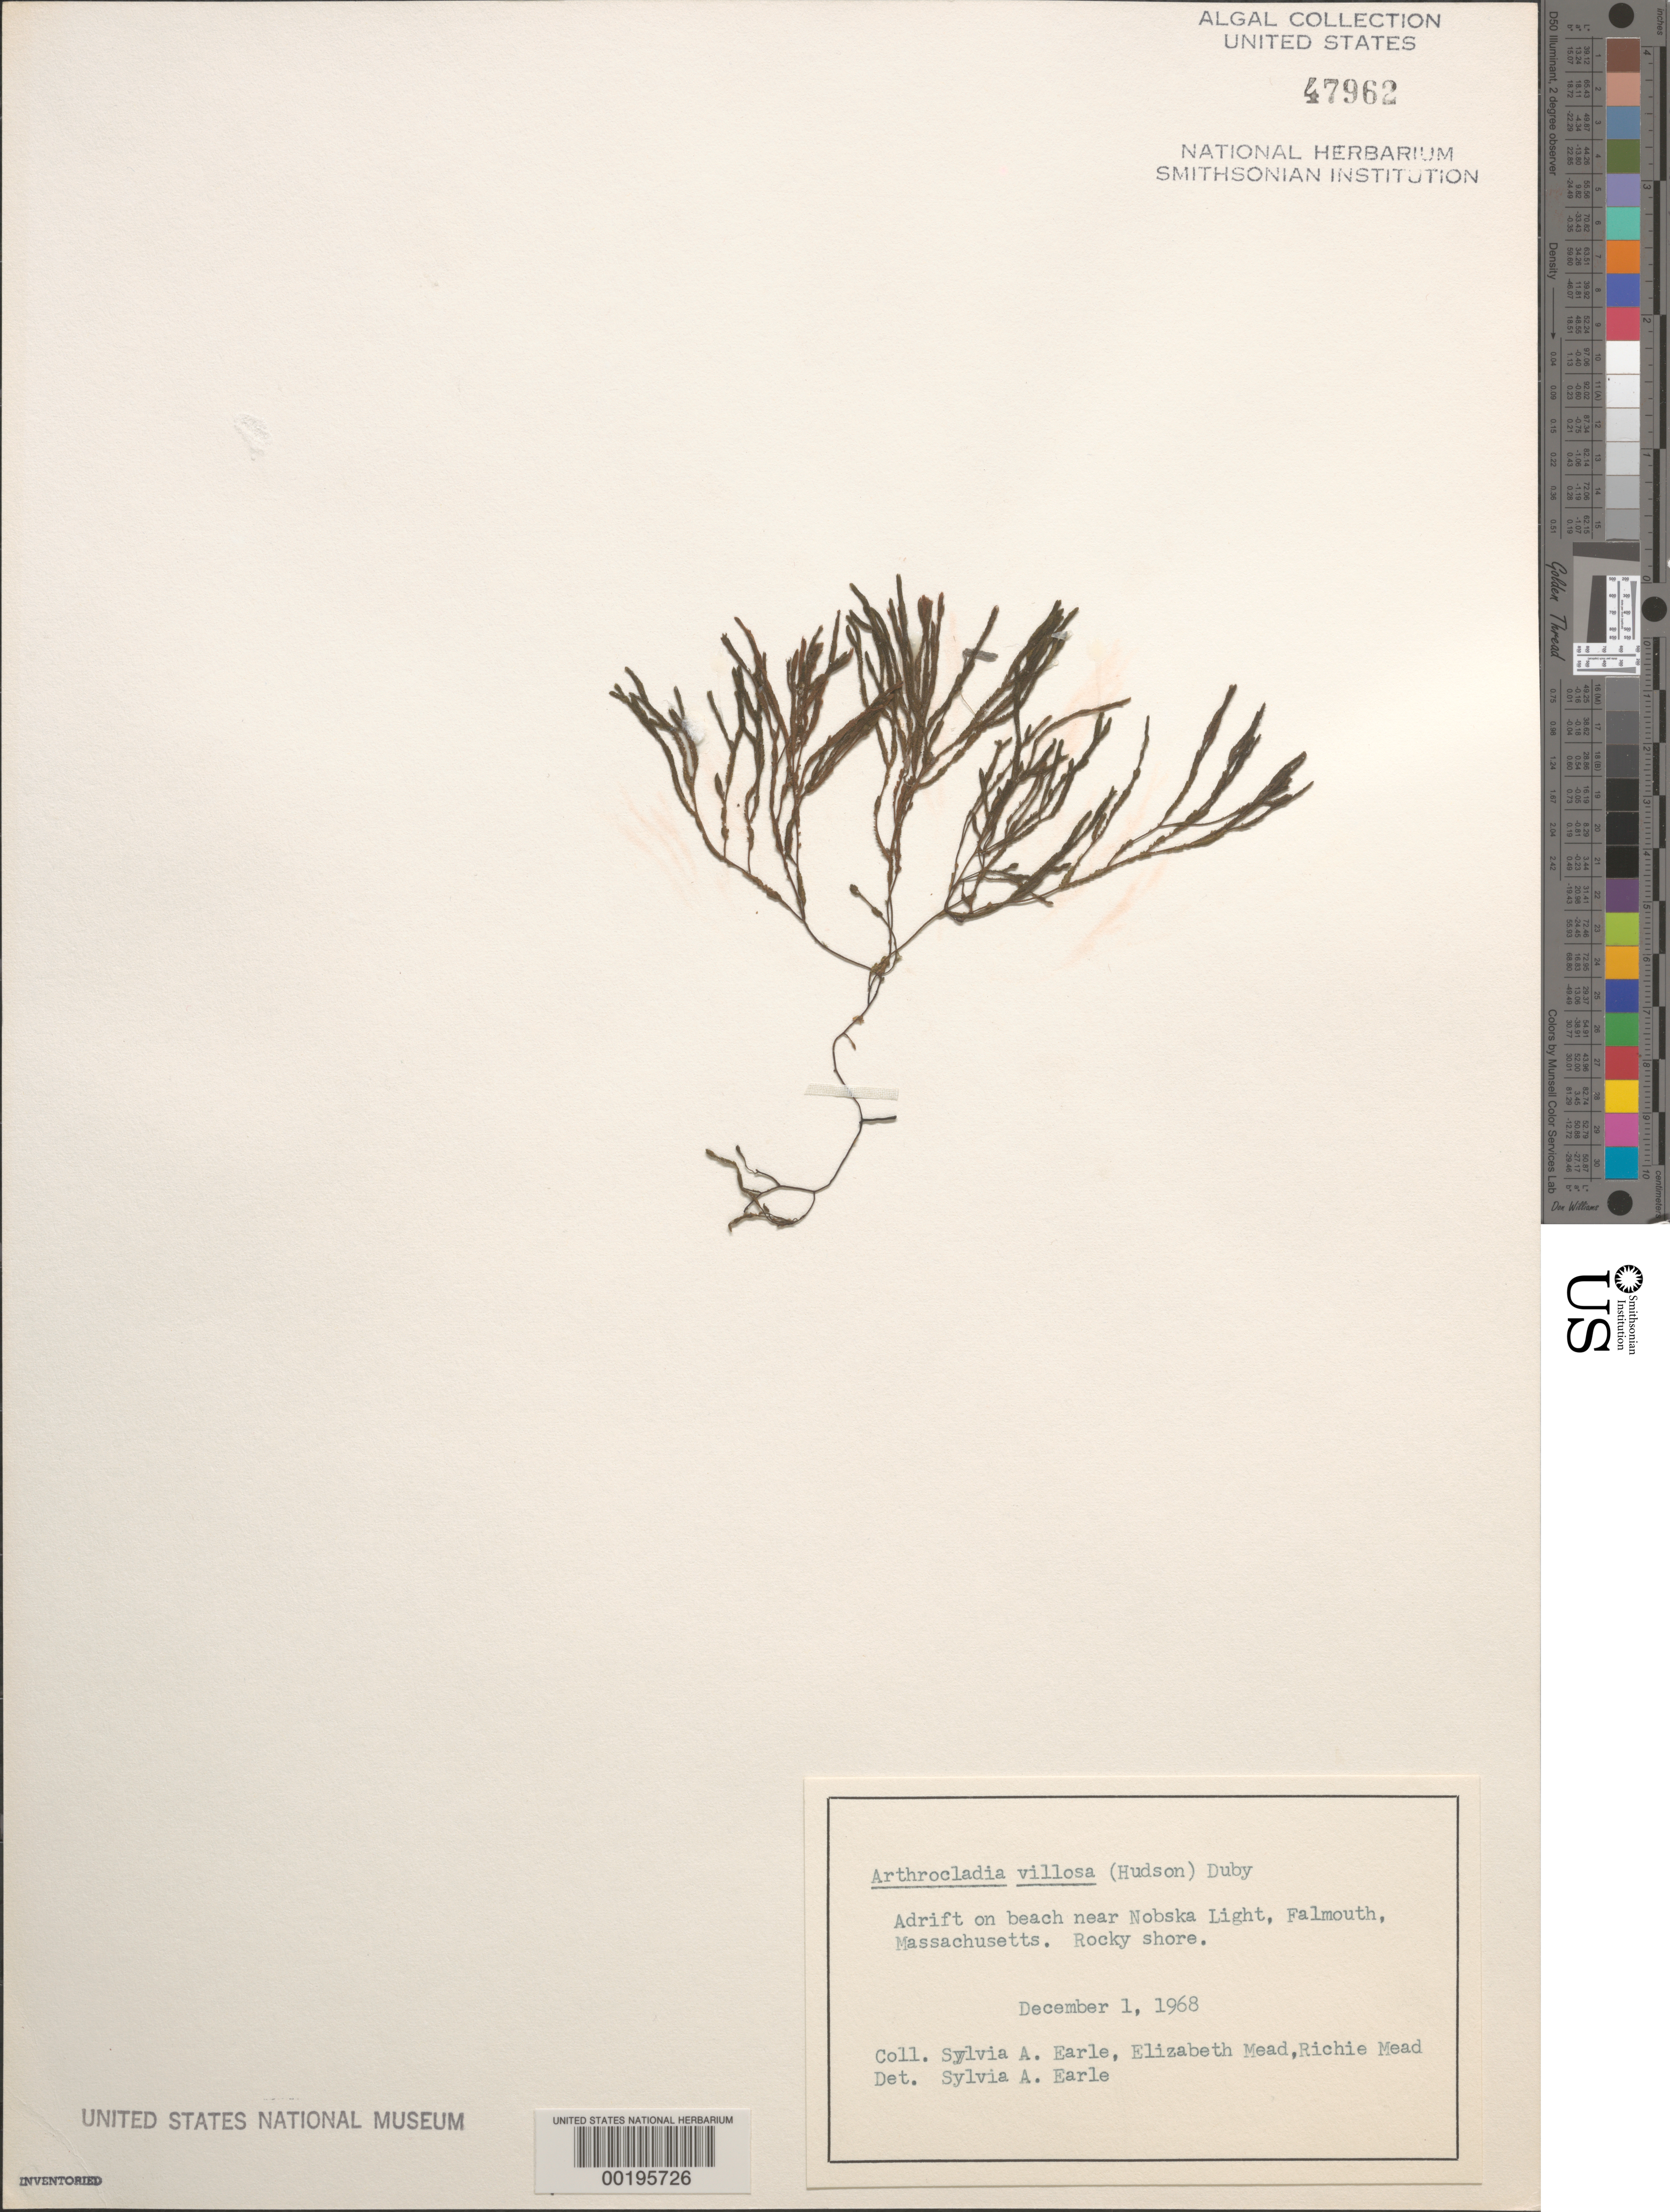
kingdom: Chromista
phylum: Ochrophyta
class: Phaeophyceae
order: Desmarestiales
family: Arthrocladiaceae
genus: Arthrocladia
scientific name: Arthrocladia villosa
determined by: Earle, S. A.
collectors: S. A. Earle, E. Mead & R. Mead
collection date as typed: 01 Dec 1968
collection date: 1968-12-01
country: United States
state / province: Massachusetts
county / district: Barnstable County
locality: Falmouth, near Nobska Light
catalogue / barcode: US 47962